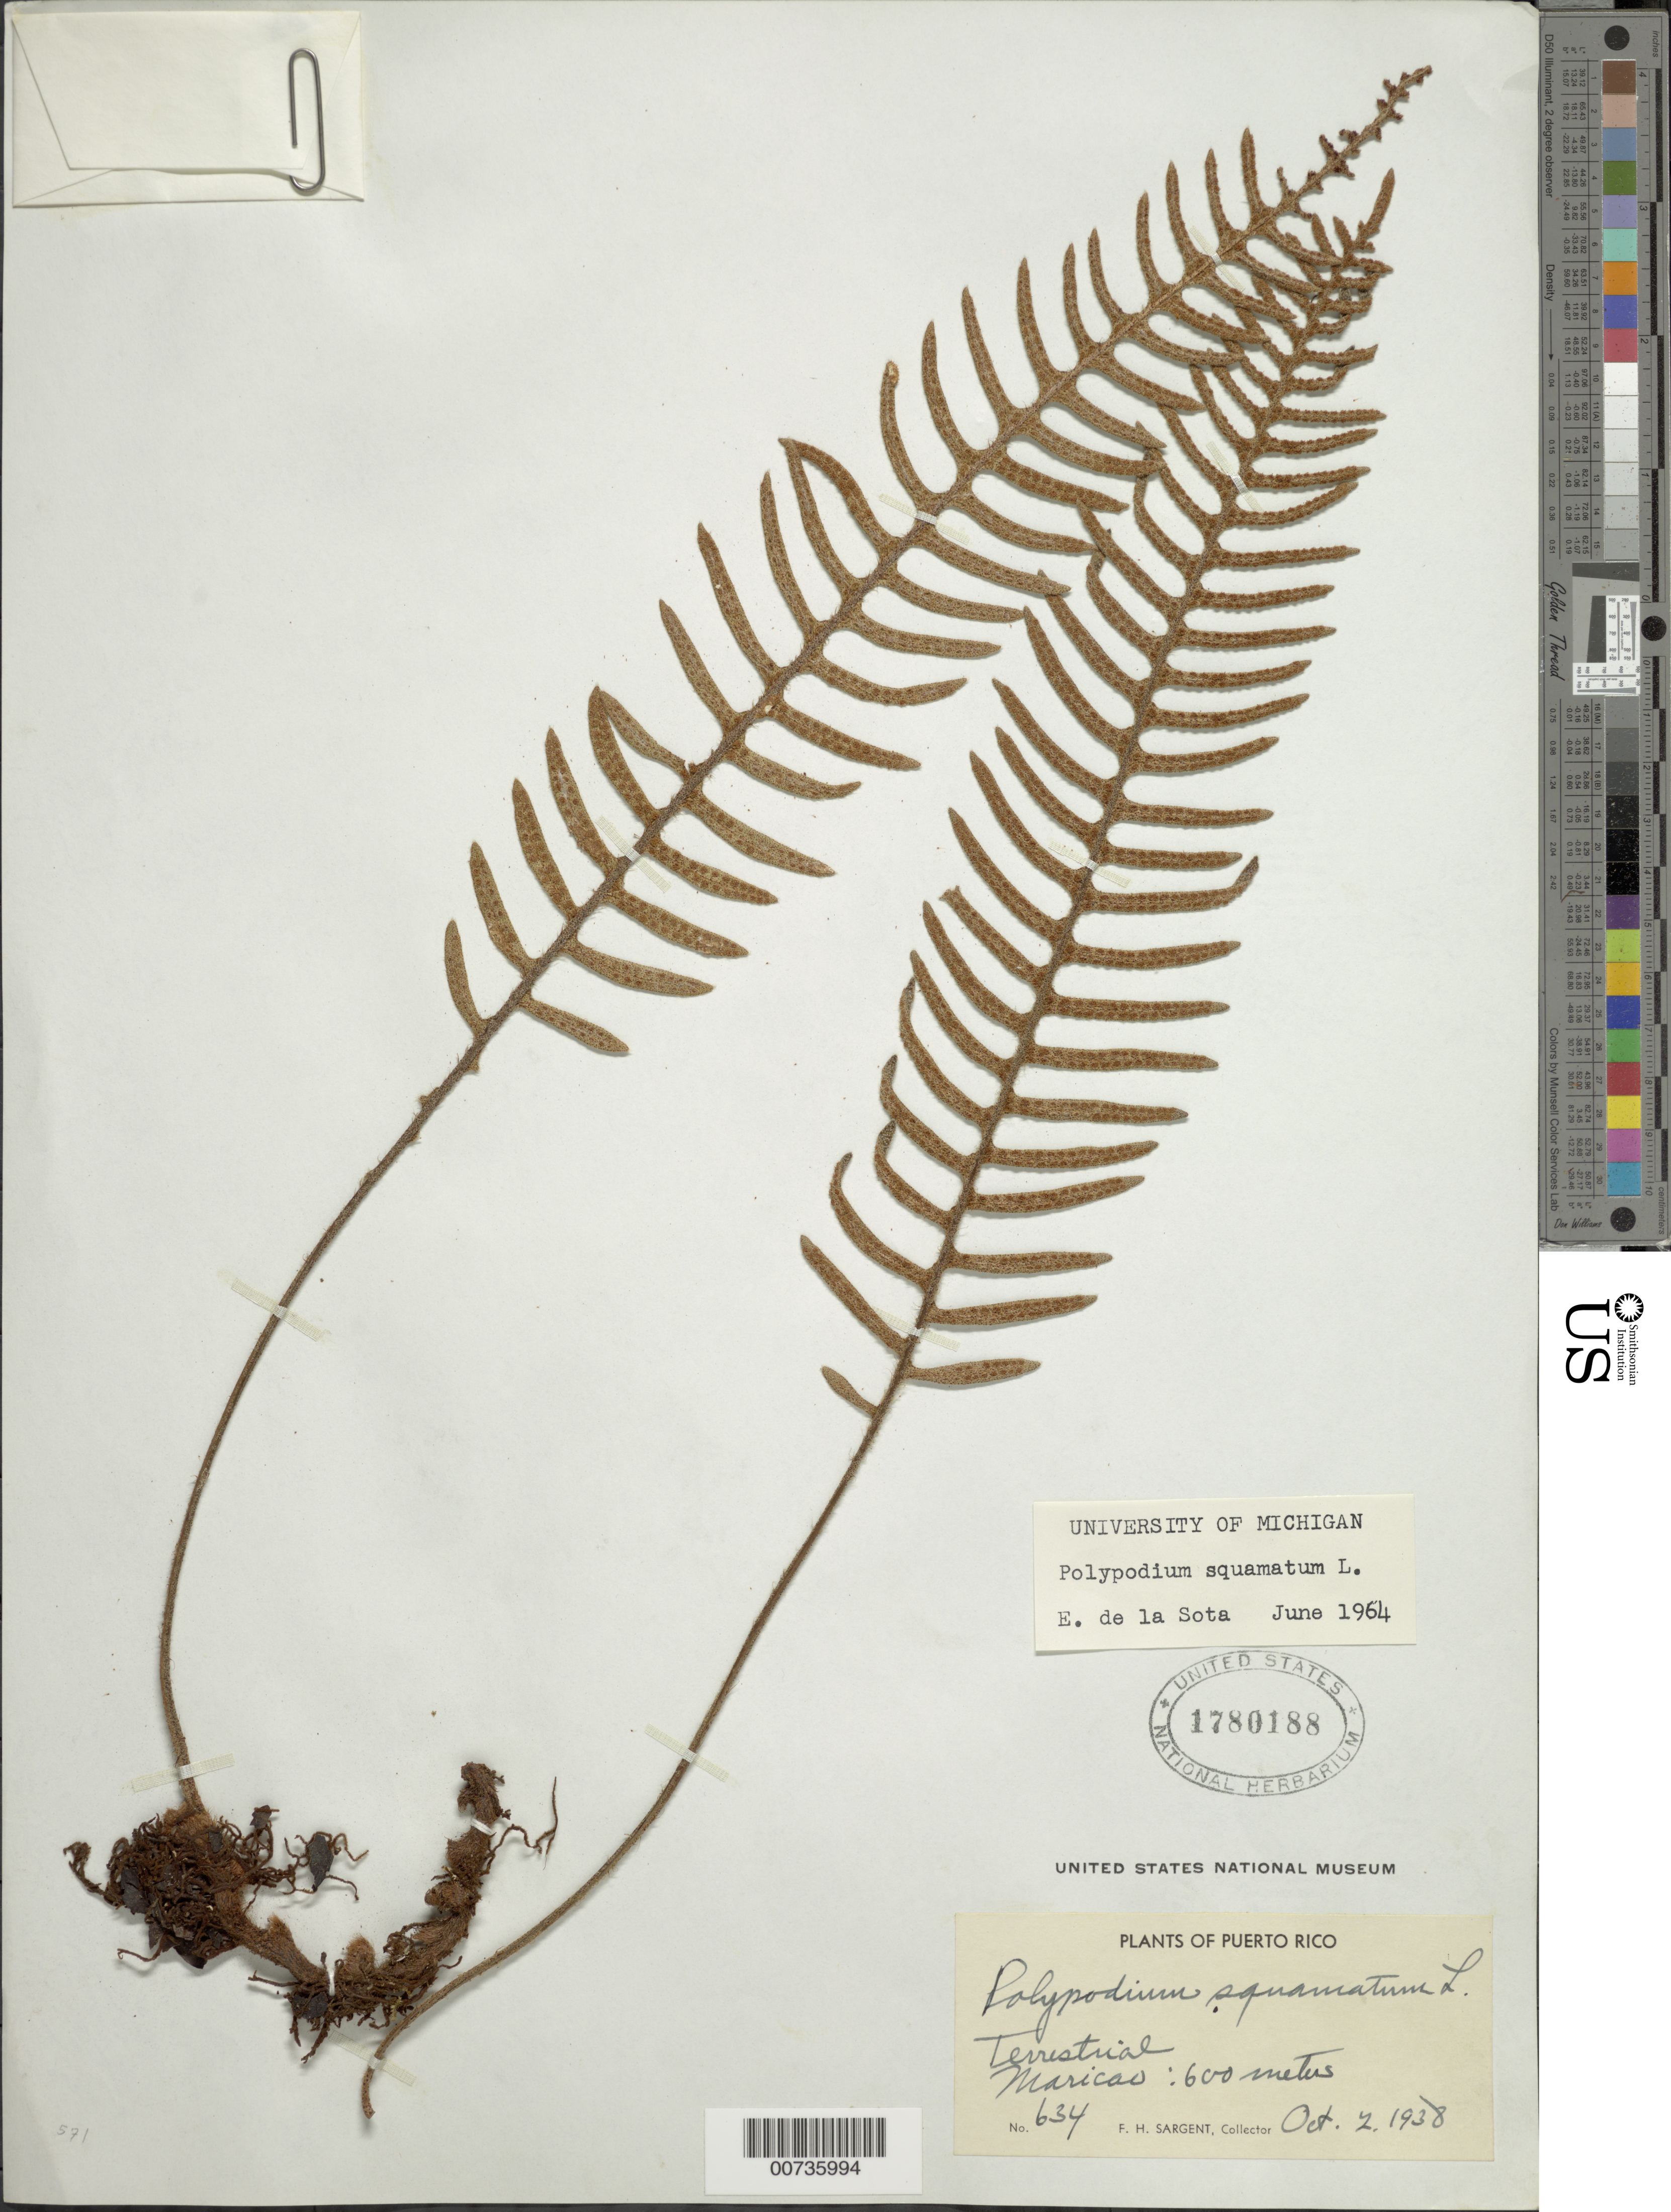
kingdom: Plantae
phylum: Tracheophyta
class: Polypodiopsida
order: Polypodiales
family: Polypodiaceae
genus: Pleopeltis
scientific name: Pleopeltis squamata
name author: (L.) J. Sm.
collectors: F. H. Sargent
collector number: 634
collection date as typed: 02 Oct 1938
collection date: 1938-10-02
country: Puerto Rico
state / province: Maricao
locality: Maricao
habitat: Terrestrial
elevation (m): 600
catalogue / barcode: US 1780188